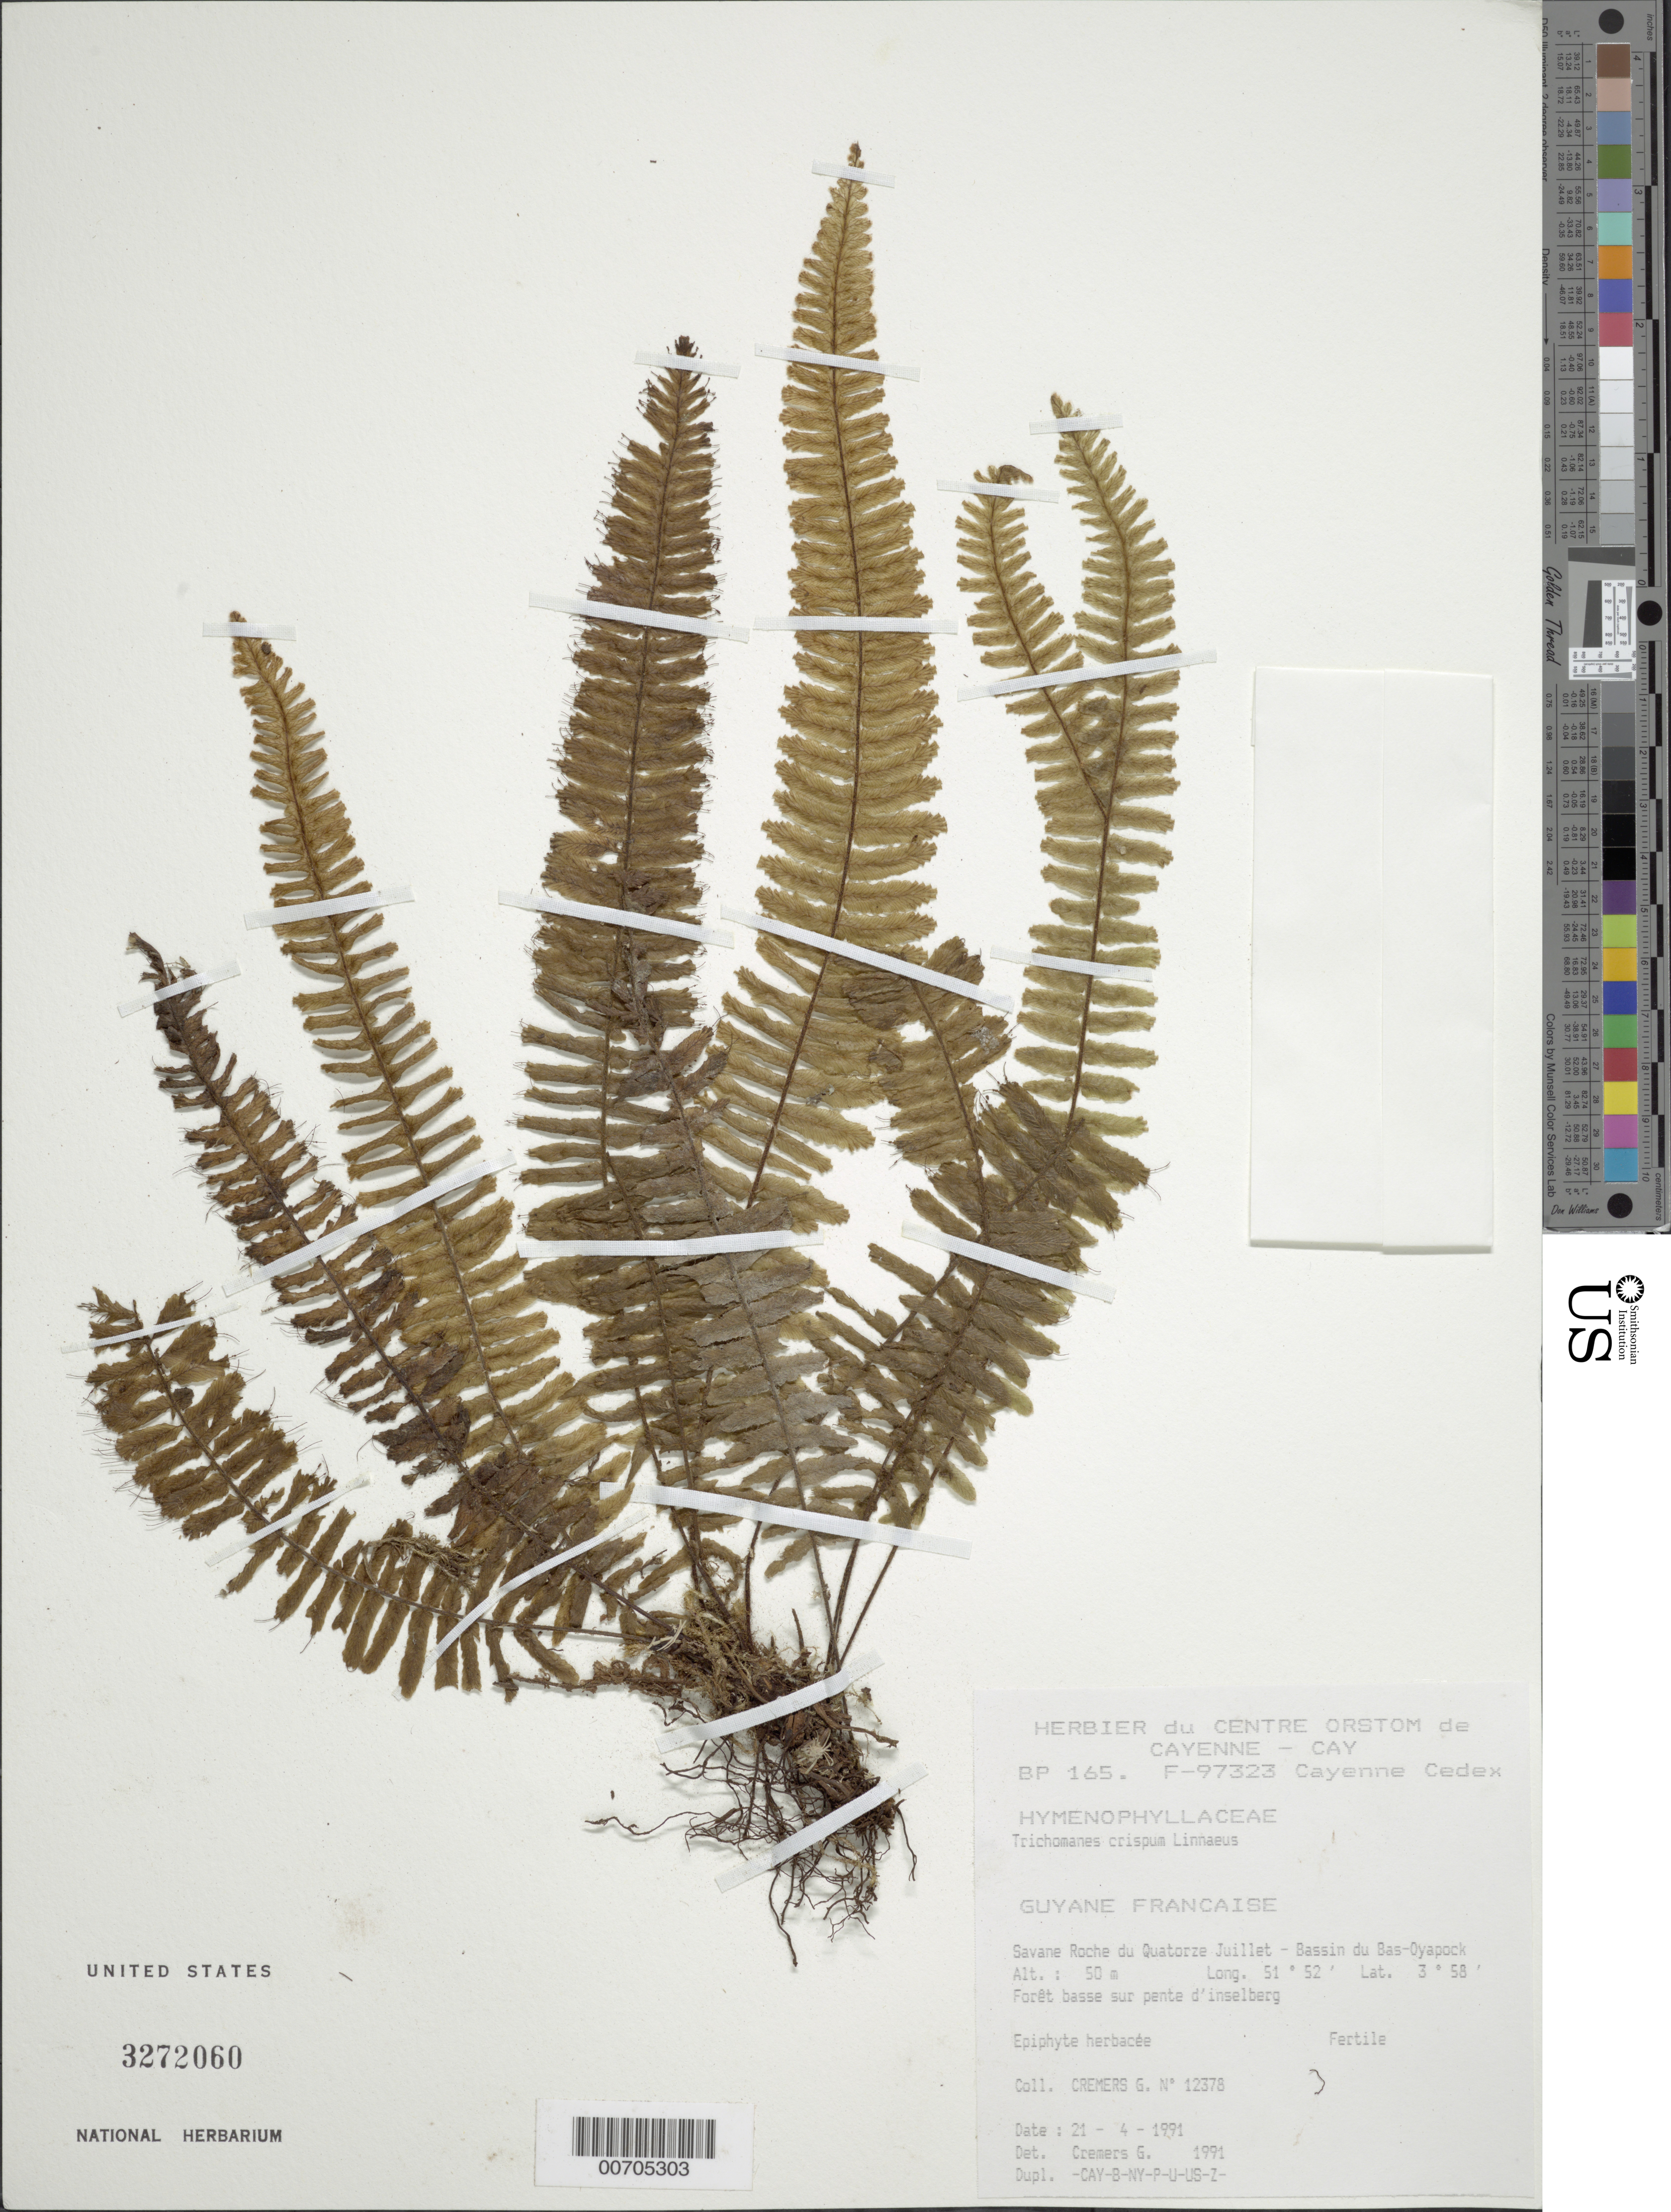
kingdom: Plantae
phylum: Tracheophyta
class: Polypodiopsida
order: Hymenophyllales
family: Hymenophyllaceae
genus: Trichomanes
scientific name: Trichomanes crispum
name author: L.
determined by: Cremers, Georges A.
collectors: G. Cremers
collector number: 12378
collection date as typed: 21-Apr-91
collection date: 1991-04-21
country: French Guiana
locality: Savane Roche du Quatorze Juillet, Bassin du Bas-Oyapock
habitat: Low slope forest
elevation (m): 50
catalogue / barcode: US 3272060